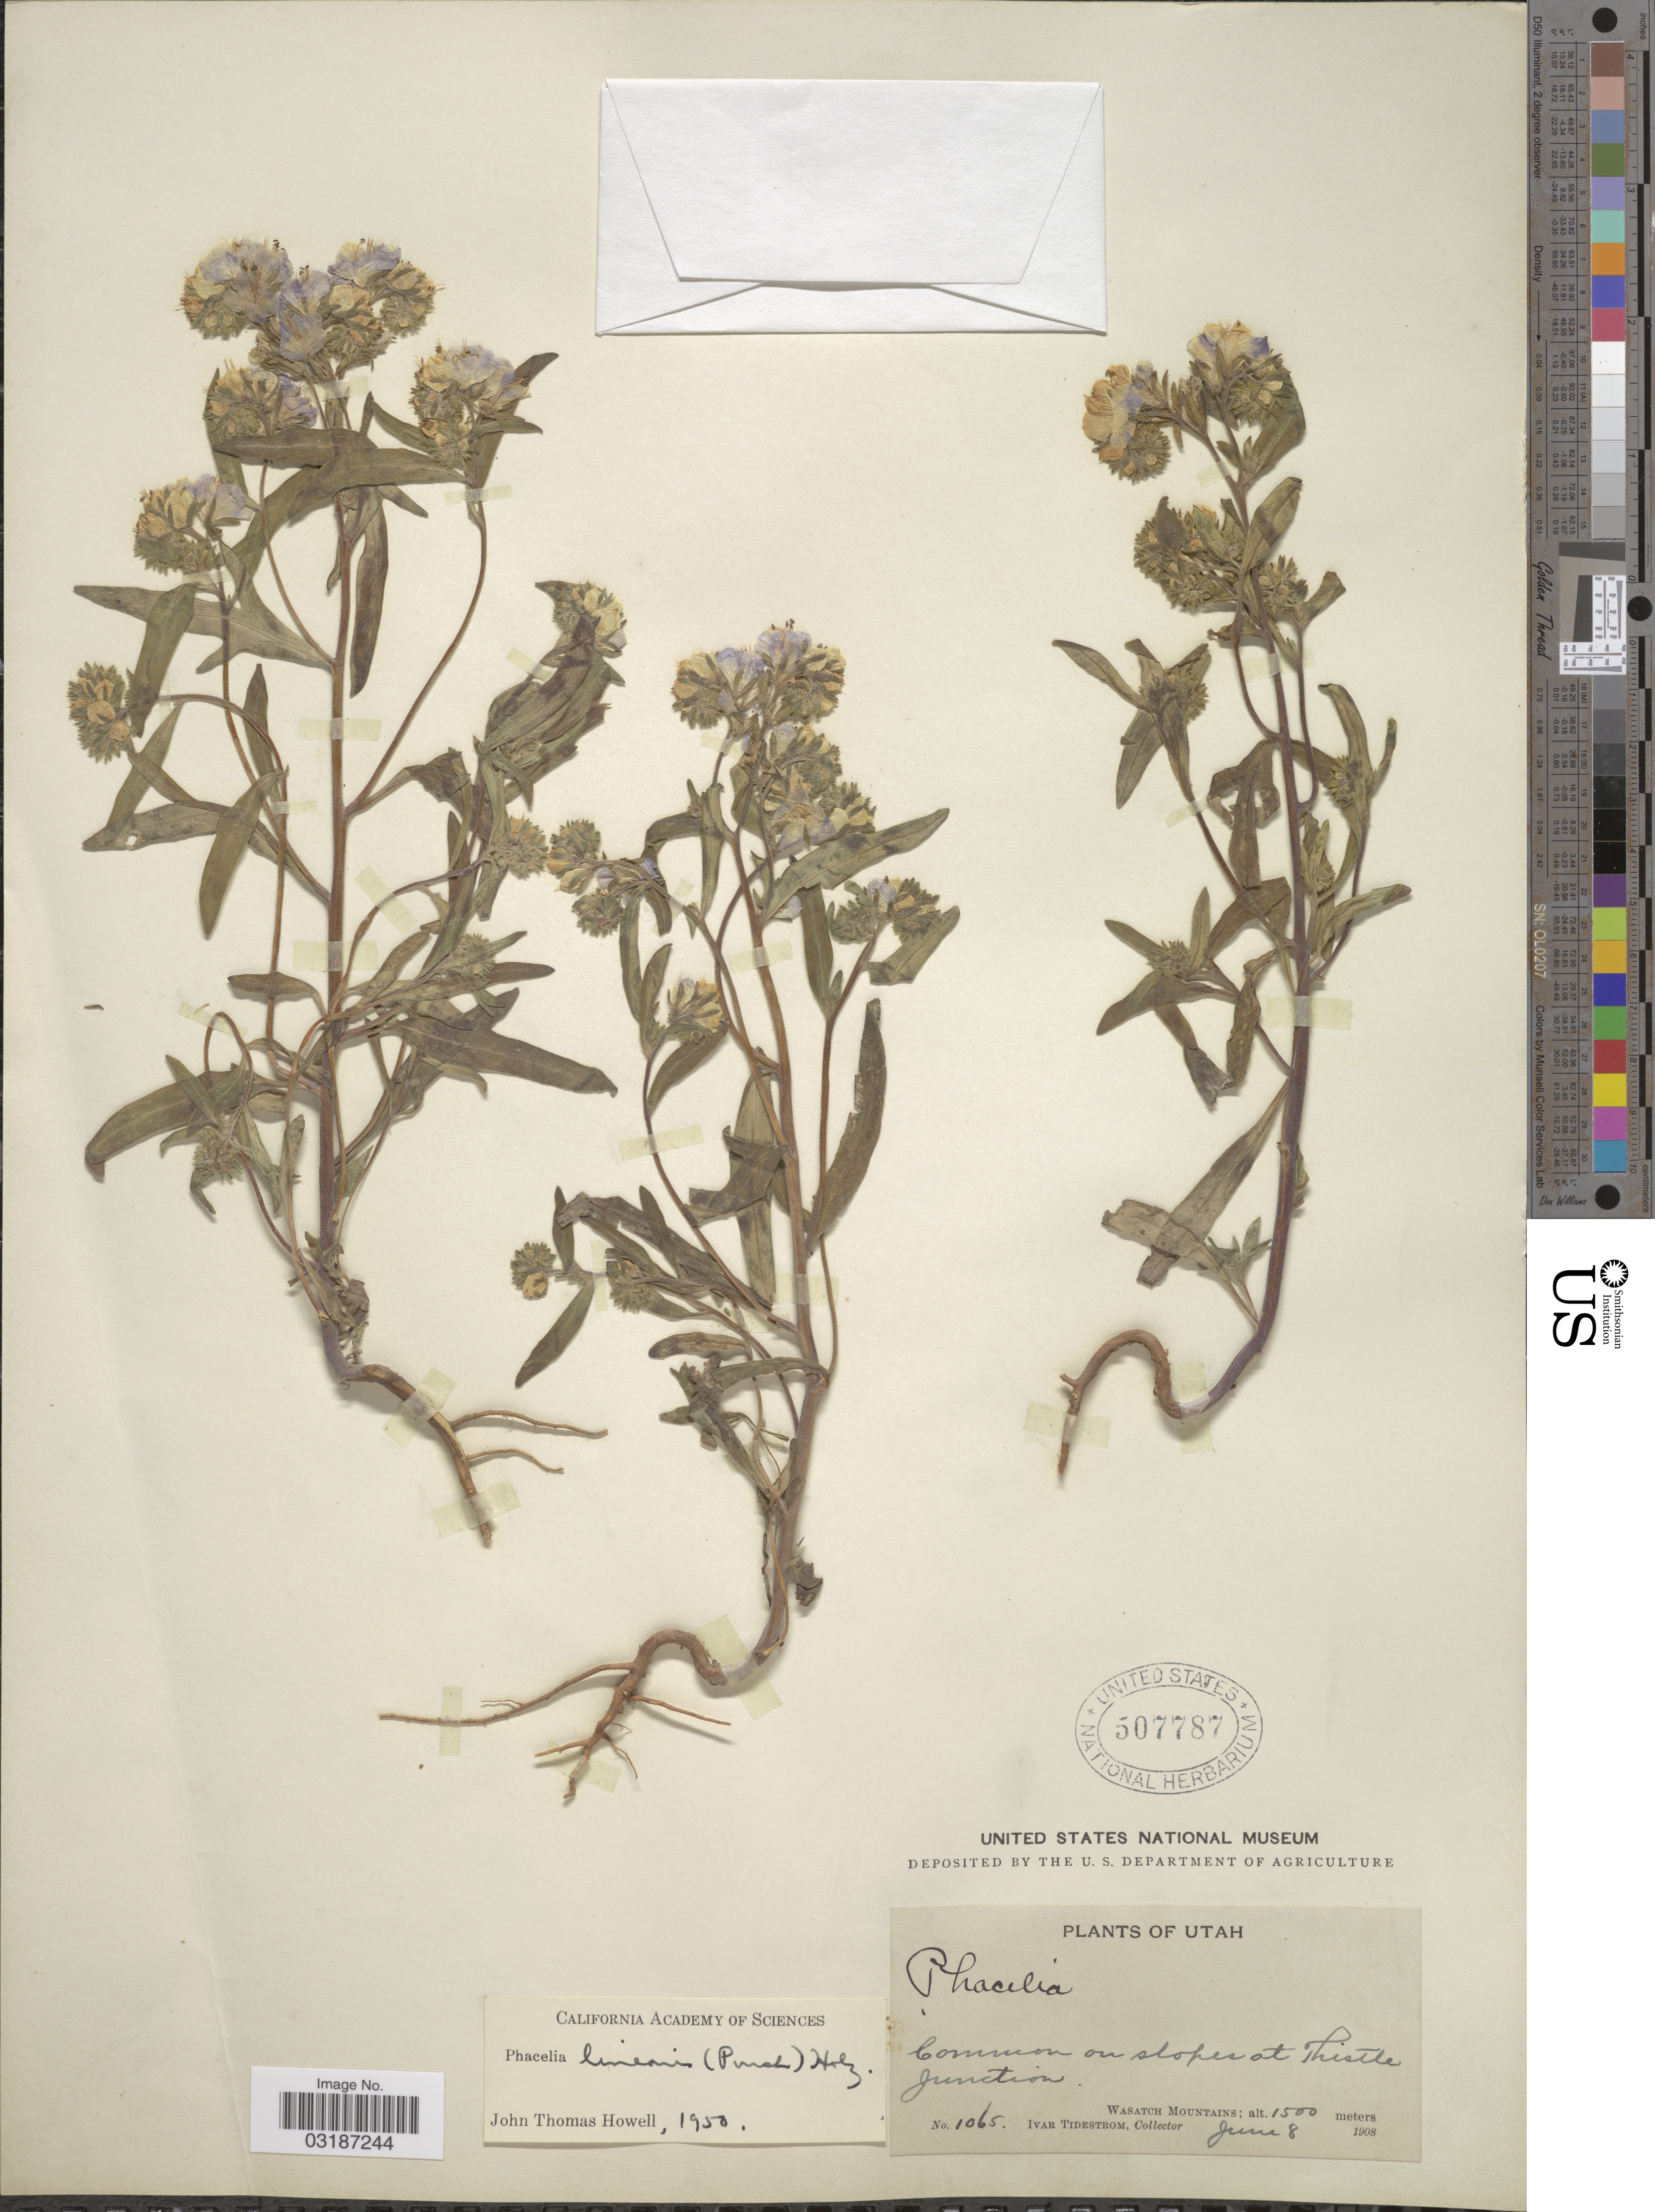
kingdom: Plantae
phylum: Tracheophyta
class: Magnoliopsida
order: Boraginales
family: Hydrophyllaceae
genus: Phacelia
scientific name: Phacelia linearis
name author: (Pursh) Holz.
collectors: I. F. Tidestrom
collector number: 1065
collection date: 1908-06-08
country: United States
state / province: Utah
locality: On slopes at Thistle Junction. Wasatch Mountains.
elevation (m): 1500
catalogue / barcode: US 507787